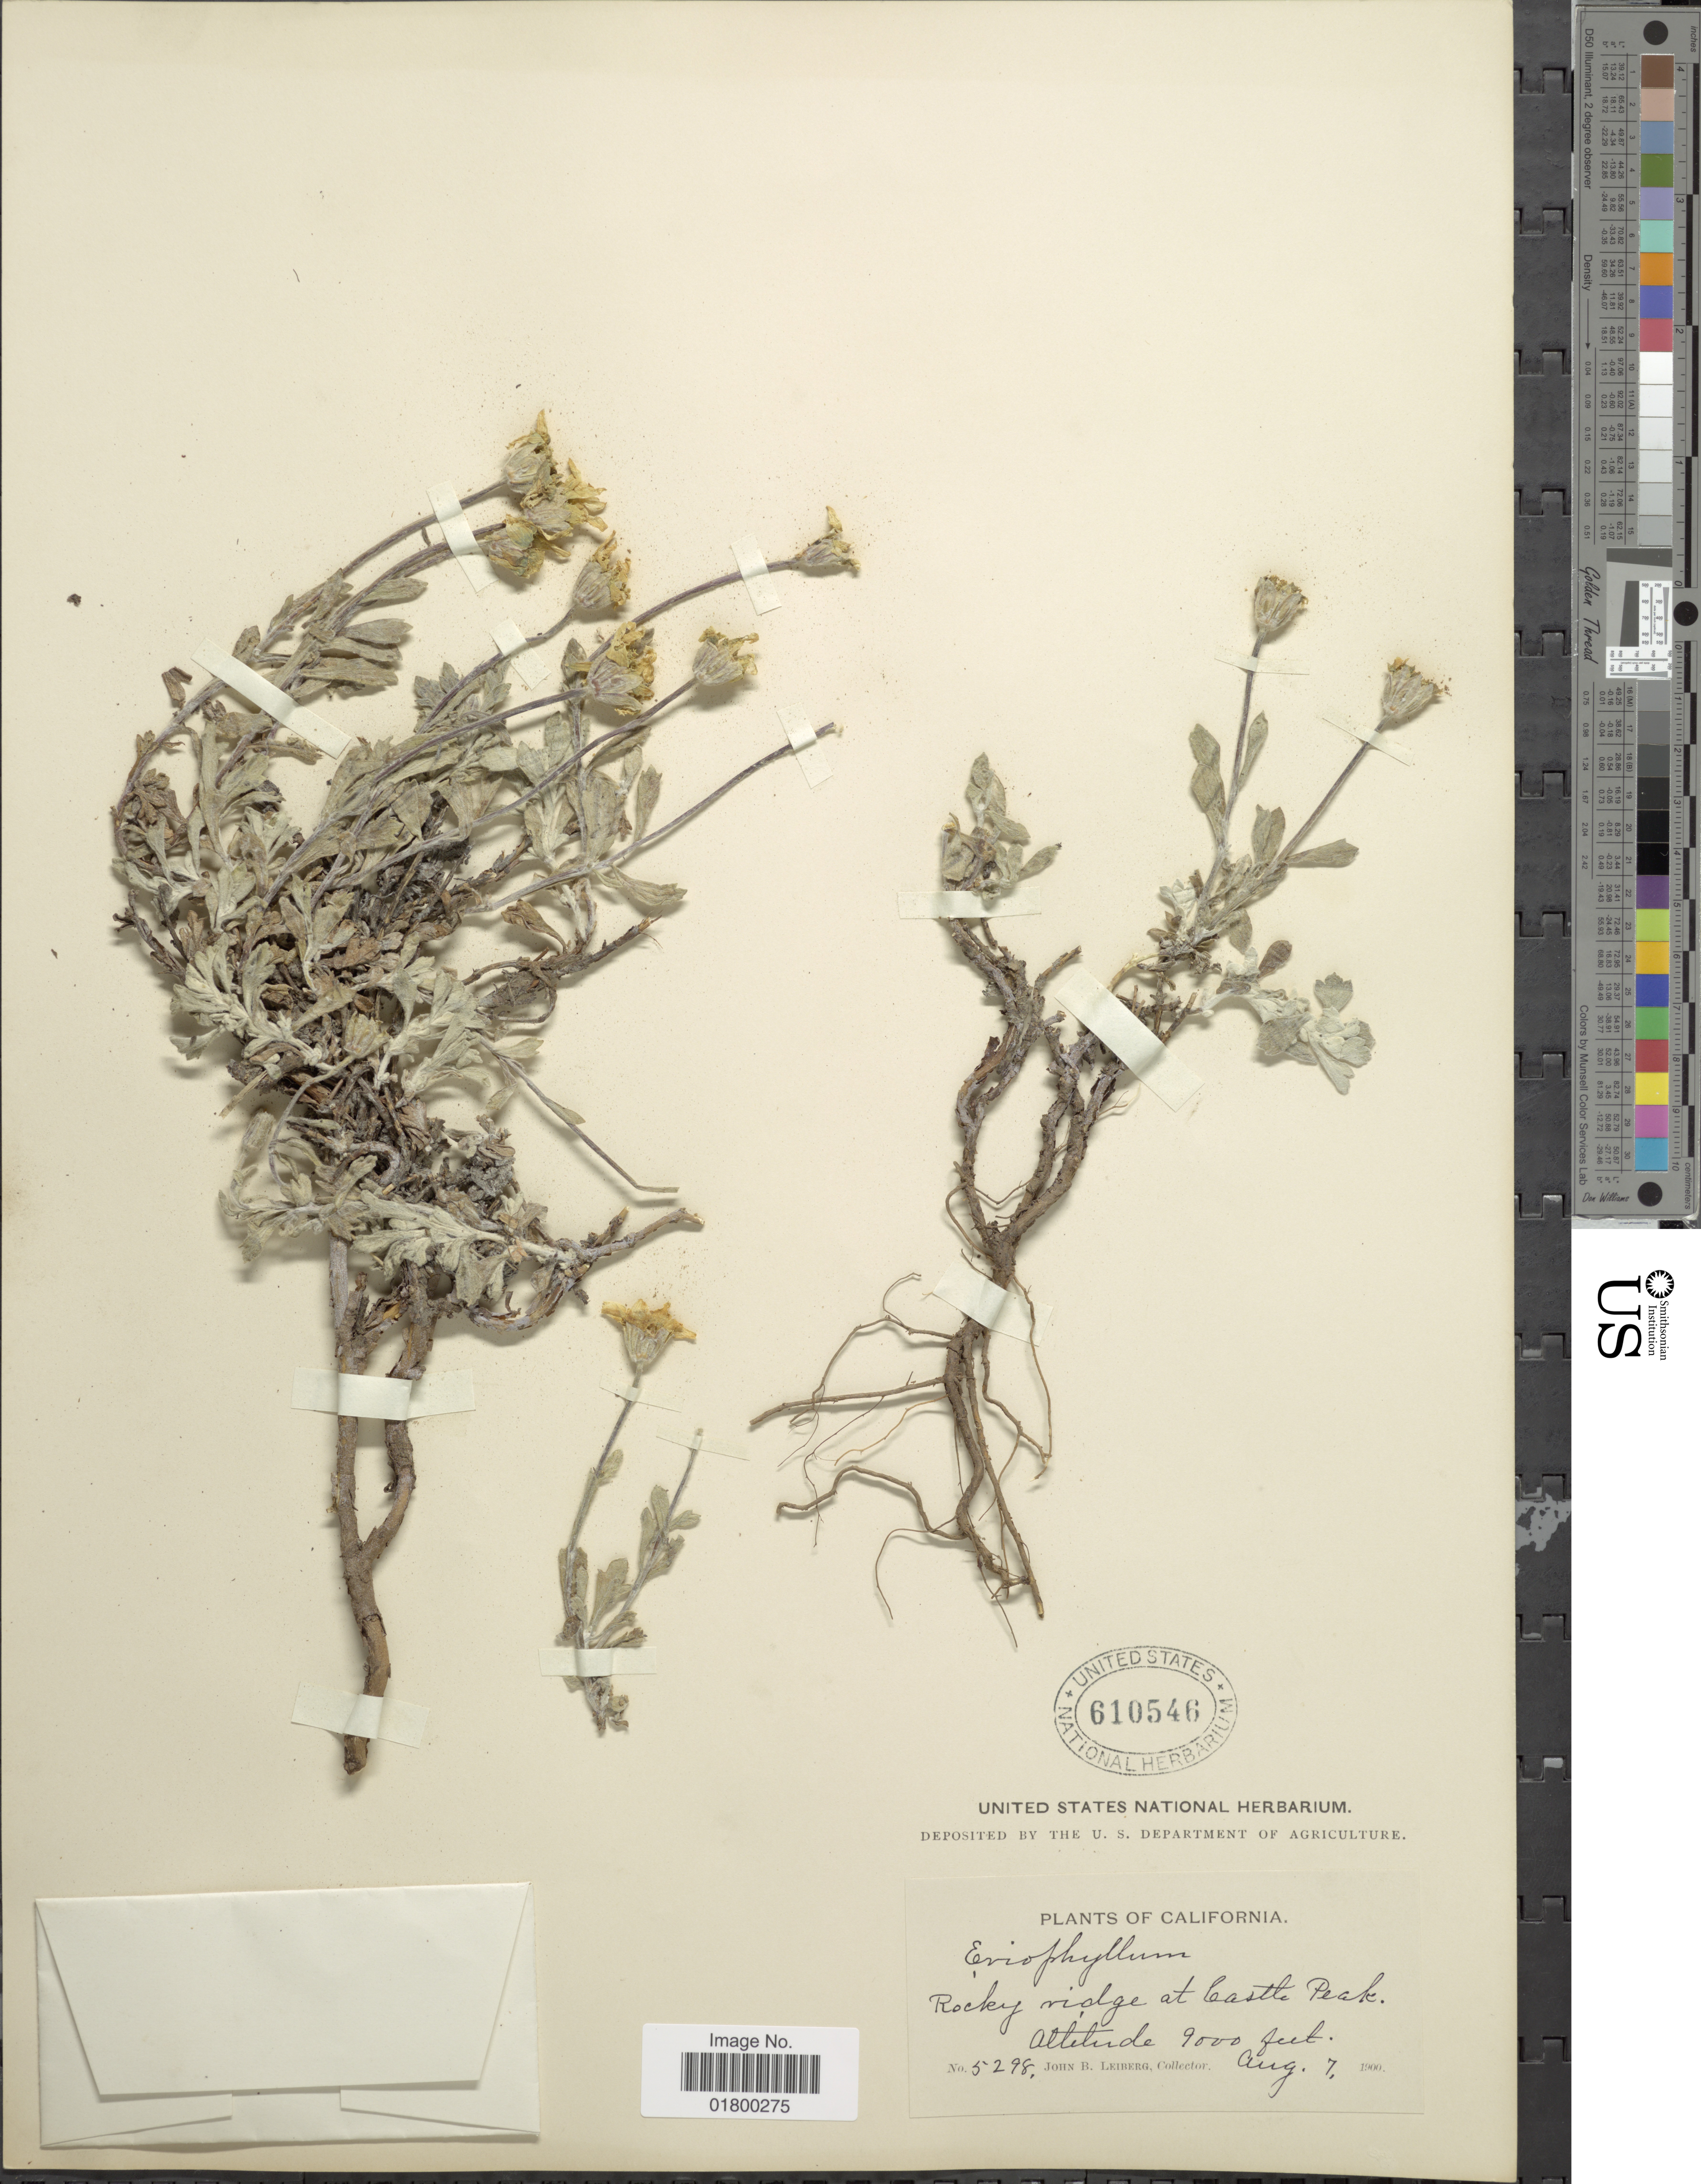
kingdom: Plantae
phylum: Tracheophyta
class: Magnoliopsida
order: Asterales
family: Asteraceae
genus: Eriophyllum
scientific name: Eriophyllum lanatum var. croceum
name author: (Greene) Jeps.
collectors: J. B. Leiberg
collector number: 5298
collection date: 1900-08-07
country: United States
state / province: California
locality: Rocky rdige at Castle Peak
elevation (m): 2743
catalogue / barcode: US 610546